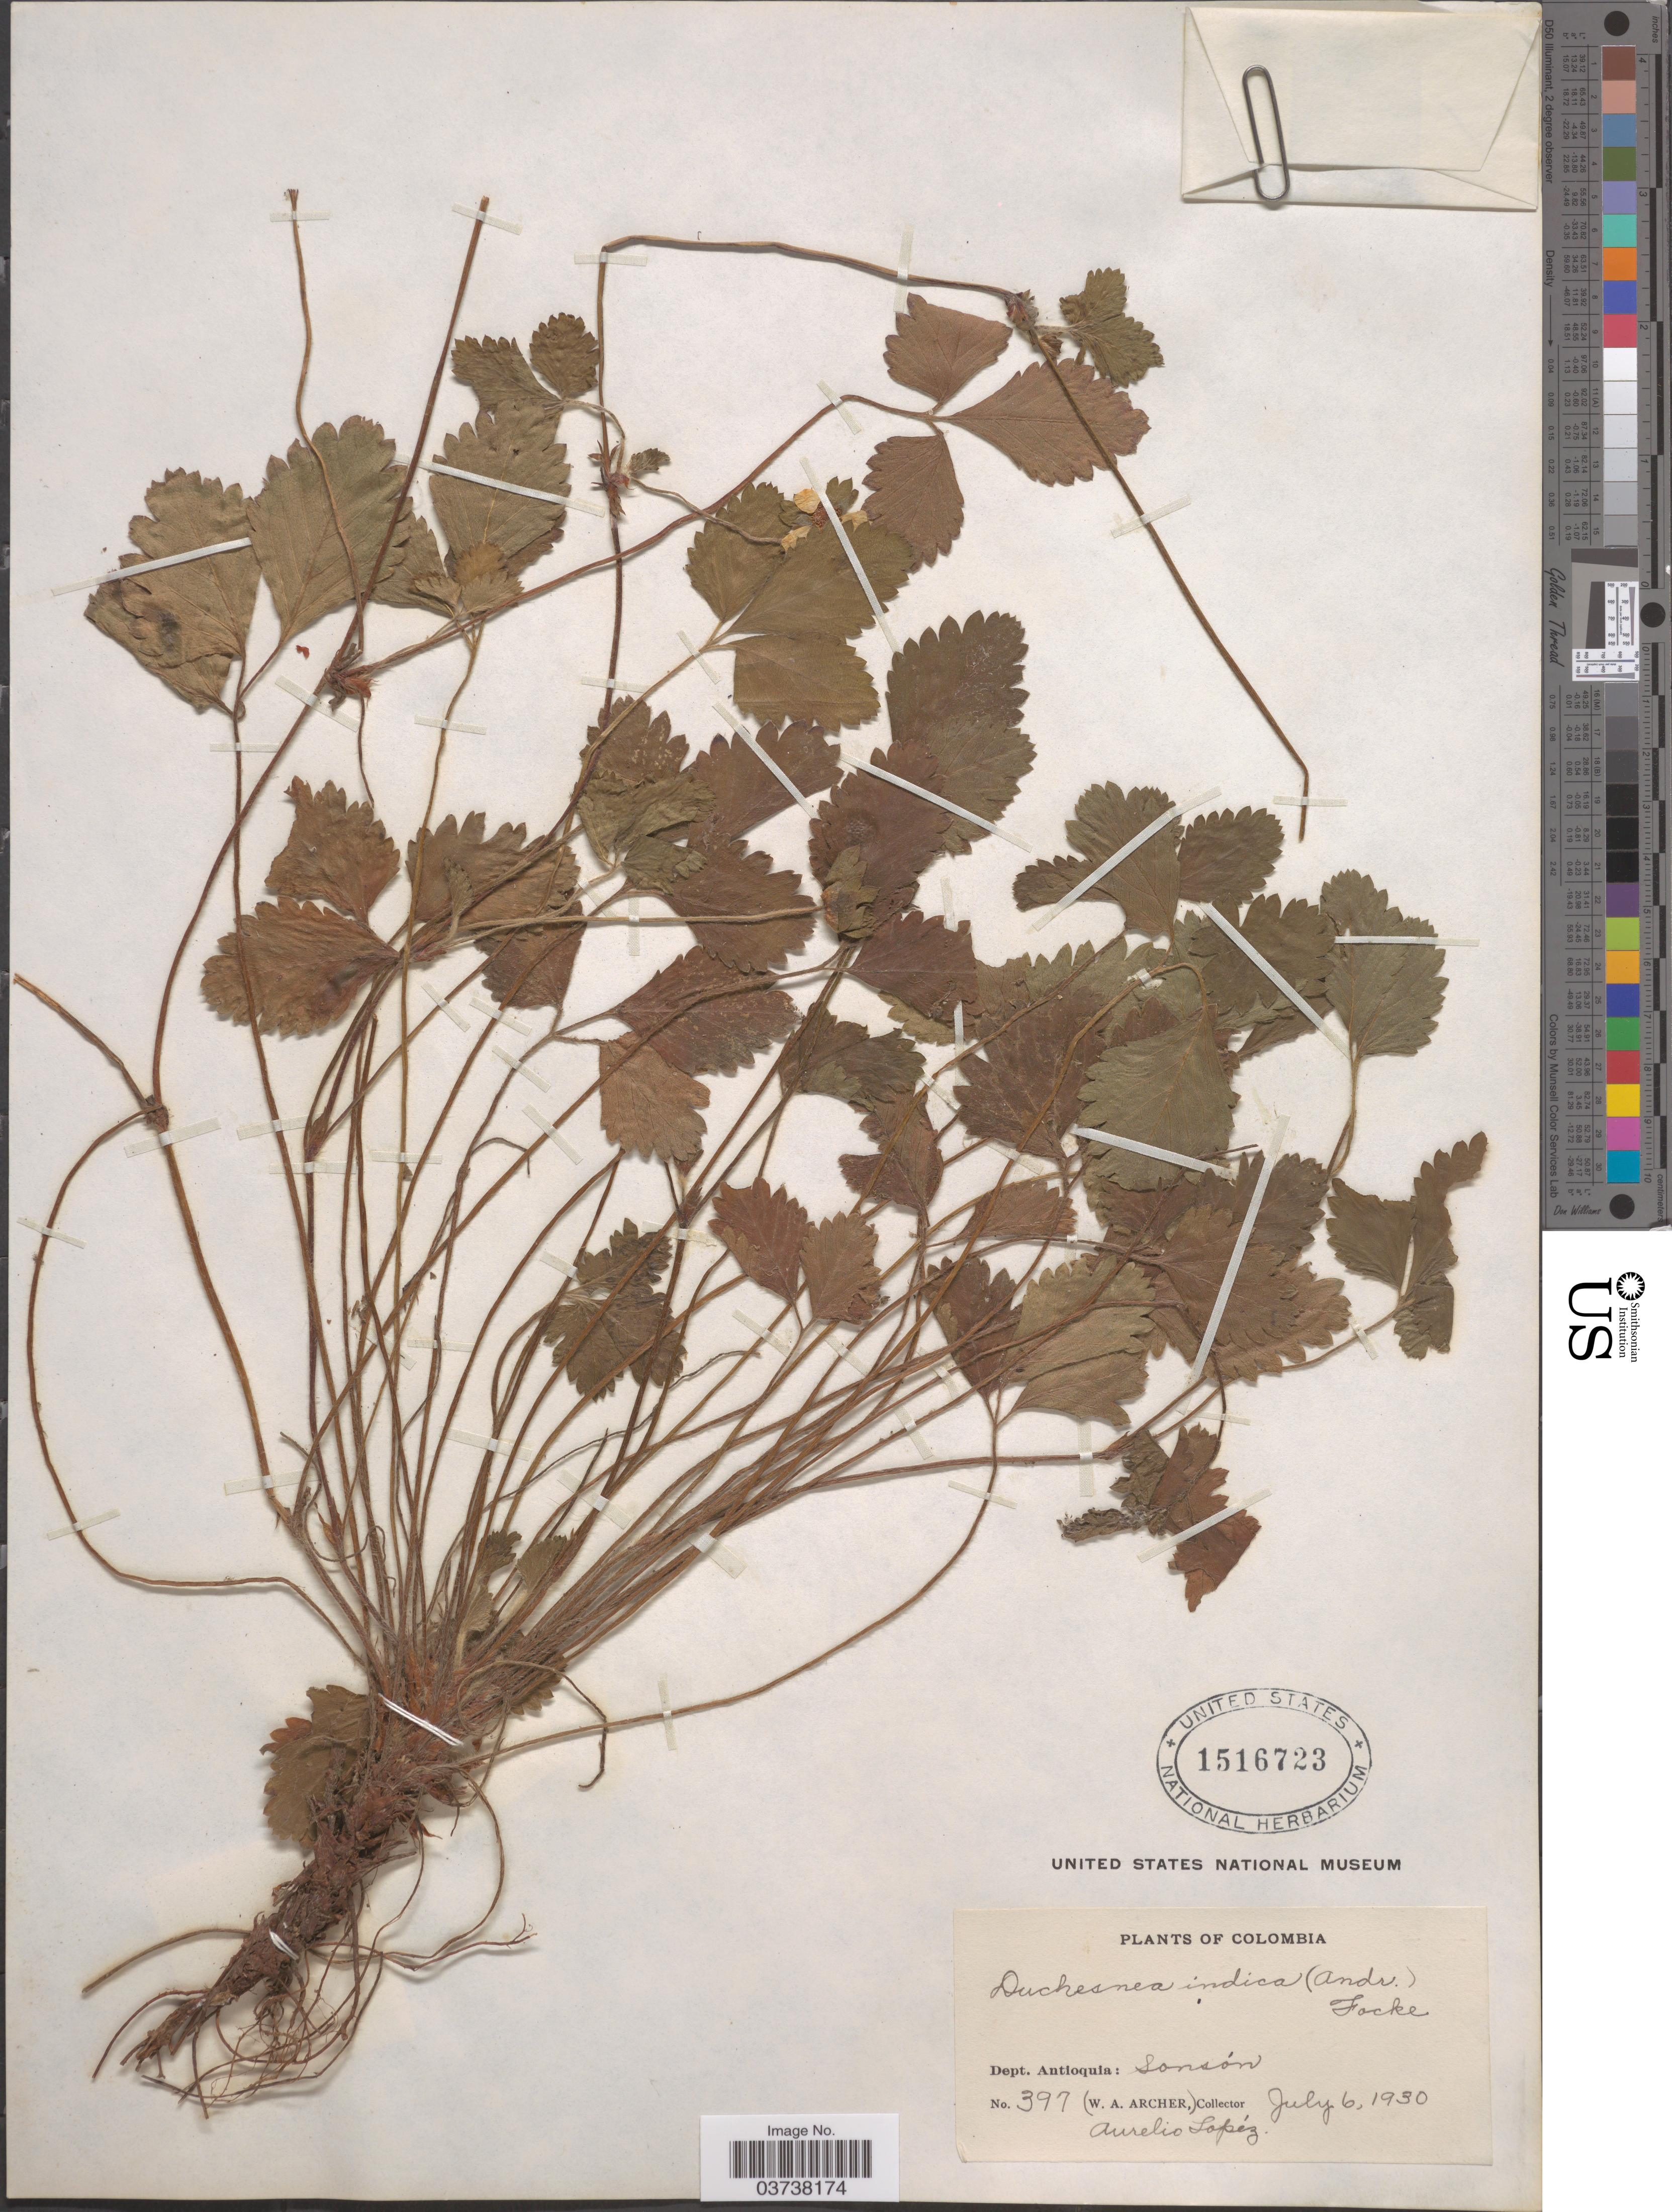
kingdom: Plantae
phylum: Tracheophyta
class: Magnoliopsida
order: Rosales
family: Rosaceae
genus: Potentilla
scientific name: Potentilla indica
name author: (Andrews) Th. Wolf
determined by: Strong, Mark T., (BOT), Smithsonian Institution - National Museum of Natural History (UNITED STATES)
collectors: A. López & W. Archer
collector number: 397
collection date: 1930-07-06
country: Colombia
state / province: Antioquia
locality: Dept. Antioquia: Sonsón.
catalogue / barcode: US 1516723